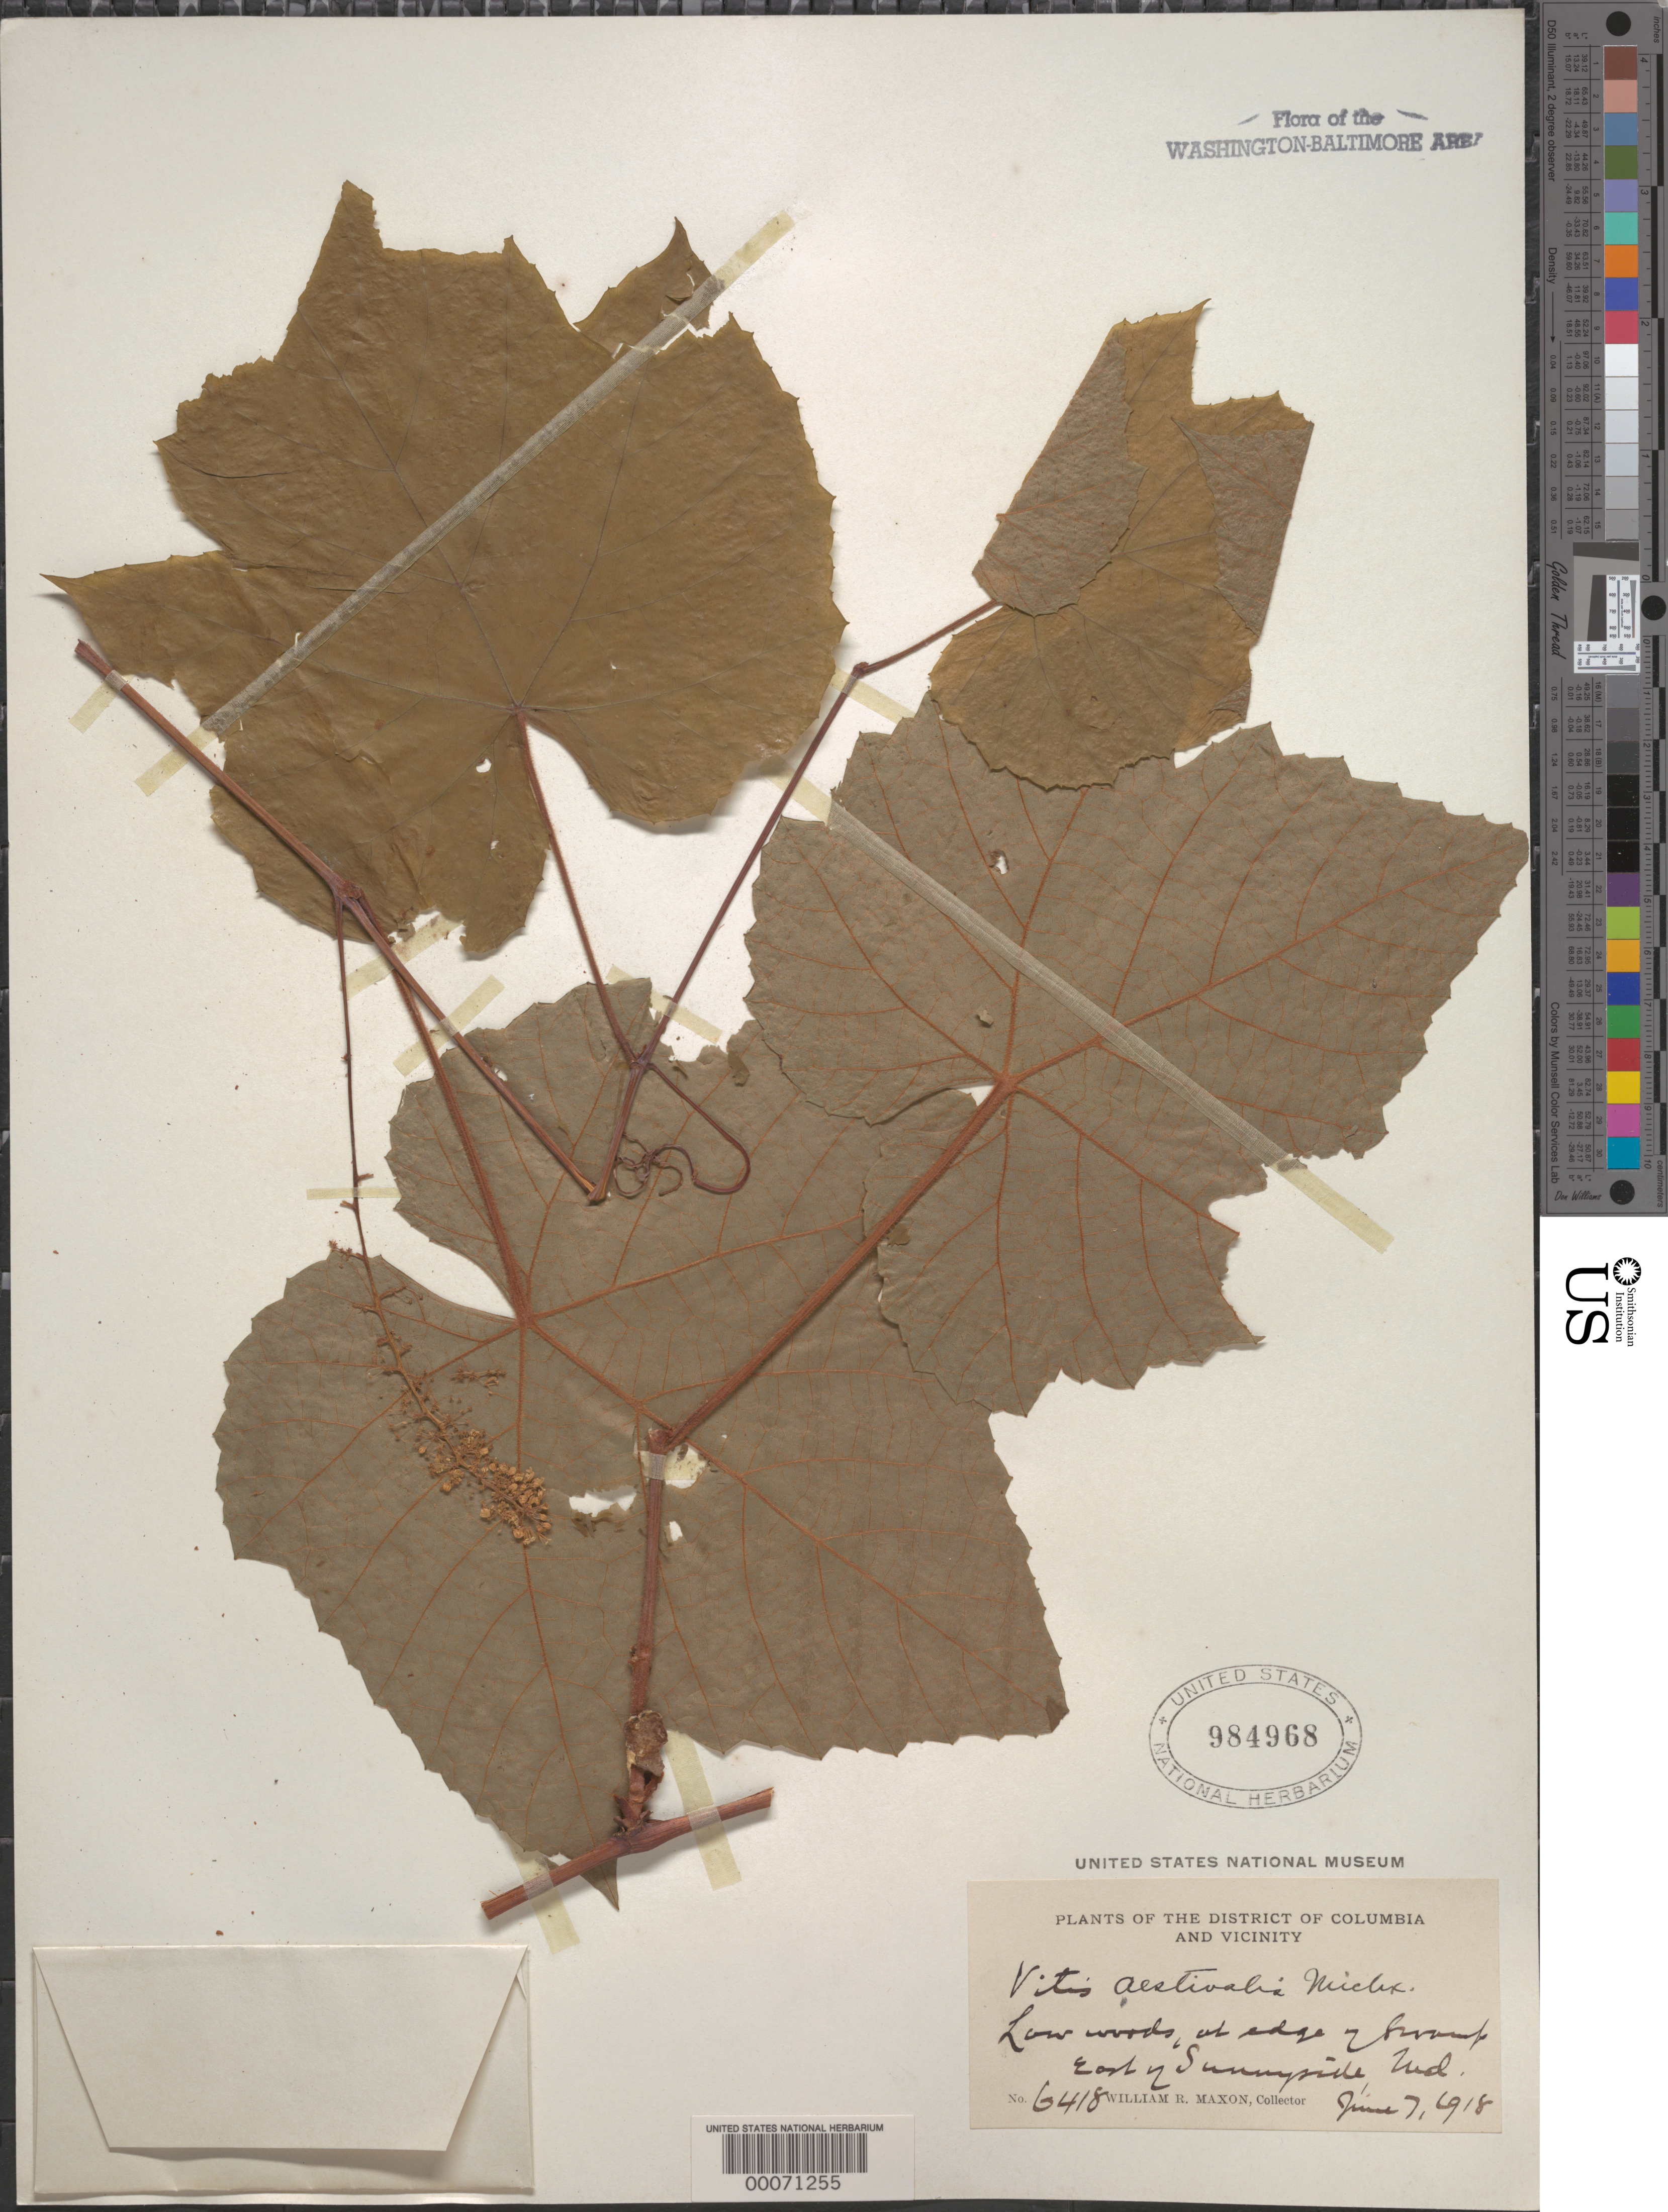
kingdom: Plantae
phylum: Tracheophyta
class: Magnoliopsida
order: Vitales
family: Vitaceae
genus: Vitis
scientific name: Vitis aestivalis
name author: Michx.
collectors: W. R. Maxon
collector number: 6418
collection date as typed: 07 Jun 1918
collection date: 1918-06-07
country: United States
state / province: Maryland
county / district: Prince George's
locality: East of Sunnyside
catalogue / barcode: US 984968